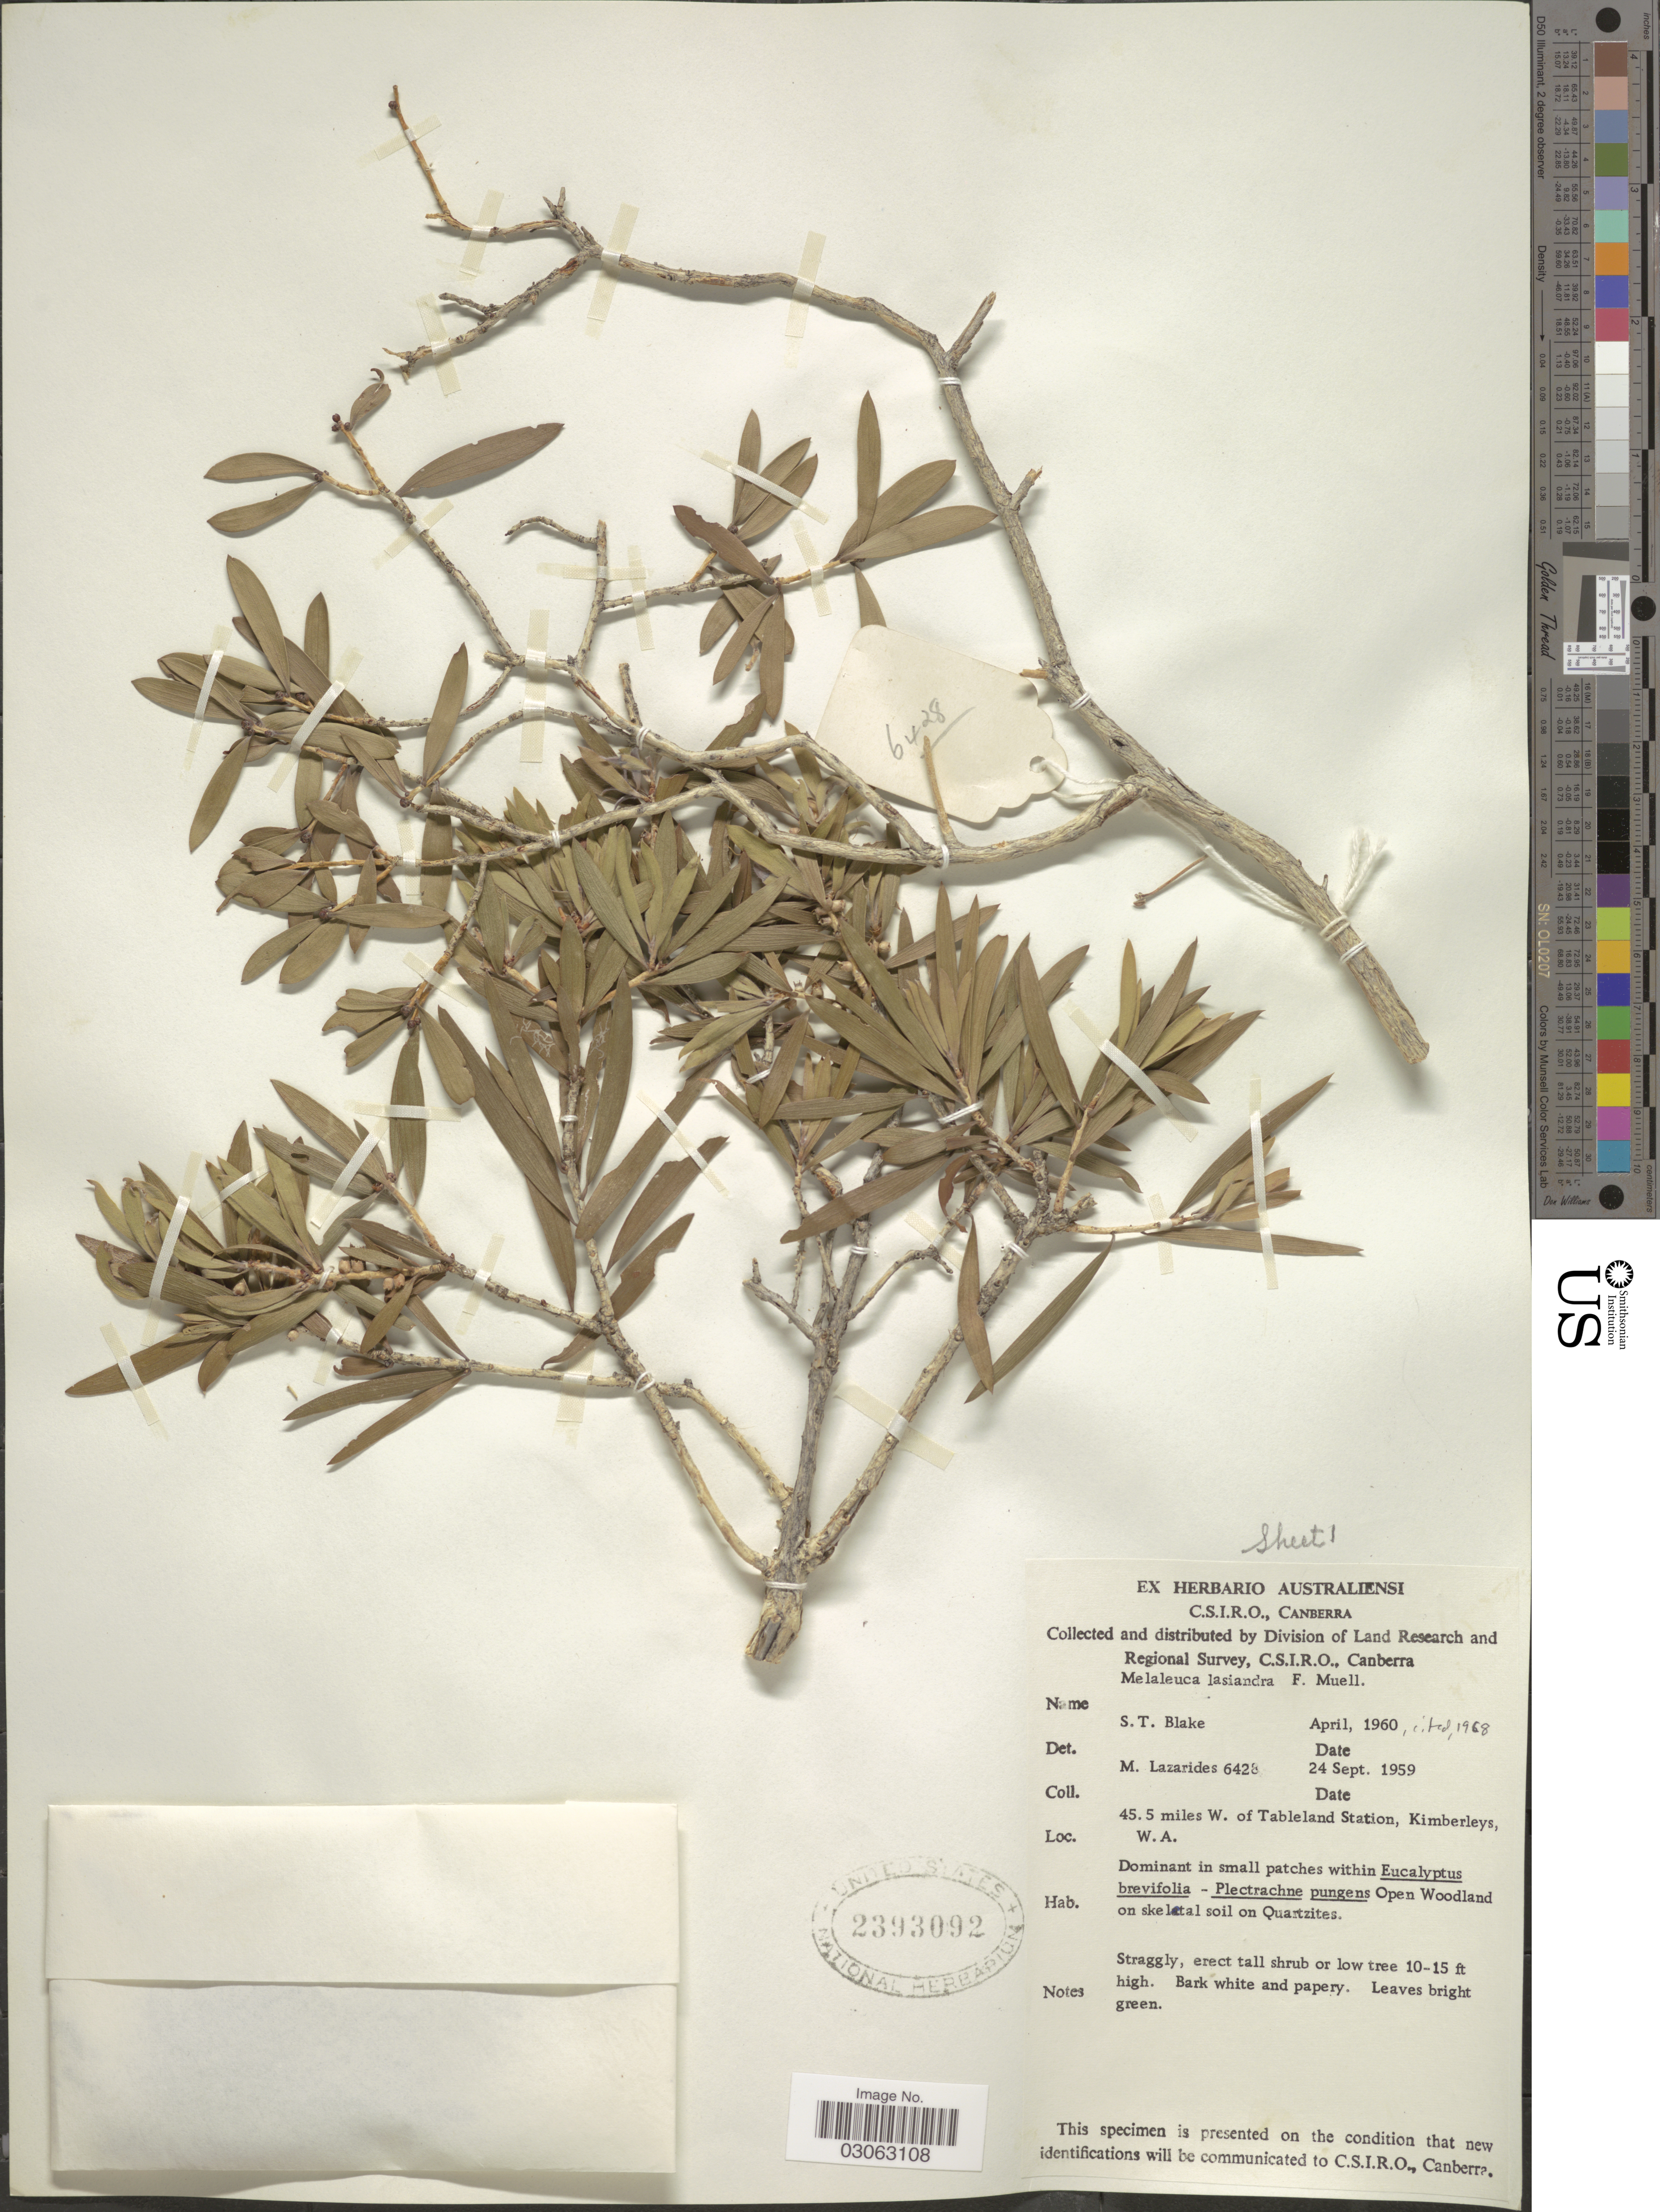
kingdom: Plantae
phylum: Tracheophyta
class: Magnoliopsida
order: Myrtales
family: Myrtaceae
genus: Melaleuca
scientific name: Melaleuca lasiandra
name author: F. Muell.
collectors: M. Lazarides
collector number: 6428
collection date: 1959-09-24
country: Australia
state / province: Western Australia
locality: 45.5 miles W. of Tableland Station, Kimberleys, W. A.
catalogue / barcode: US 2393092